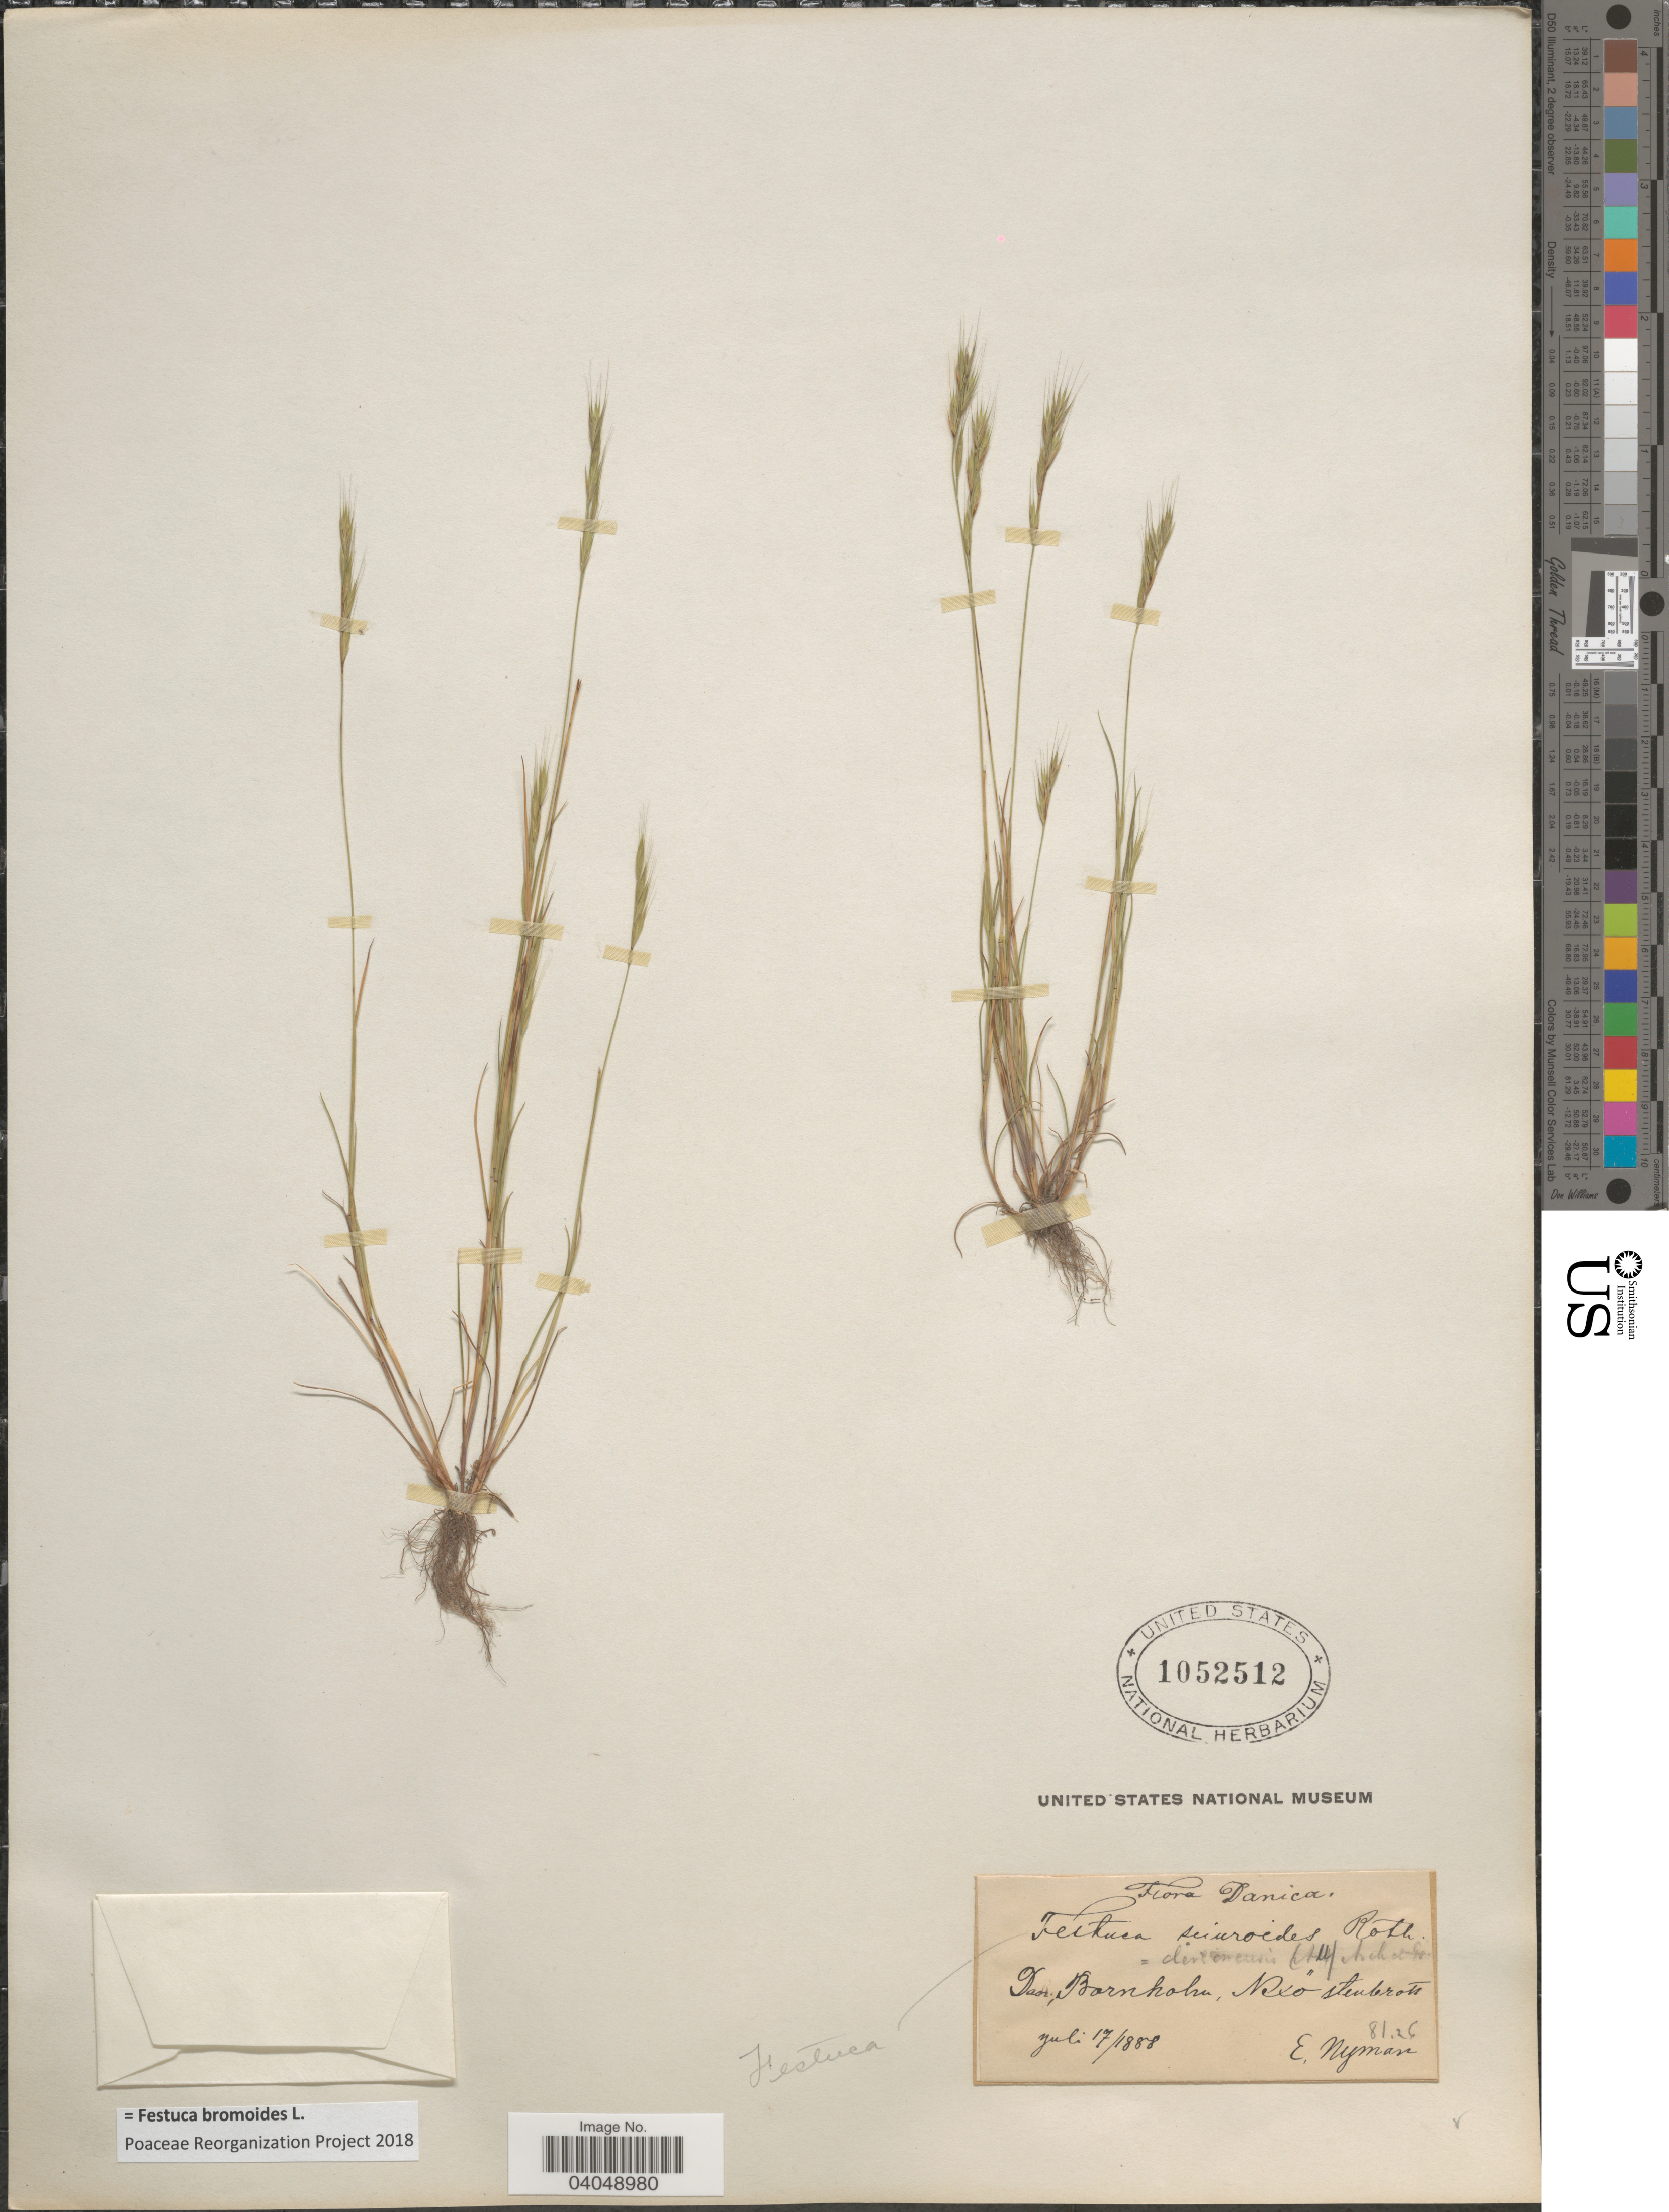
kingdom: Plantae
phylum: Tracheophyta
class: Liliopsida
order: Poales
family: Poaceae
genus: Festuca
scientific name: Festuca bromoides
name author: L.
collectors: E. Nyman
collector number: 8126?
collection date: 1888-07-17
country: Denmark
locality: Bornholm, Nexø stenbrott.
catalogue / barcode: US 1052512